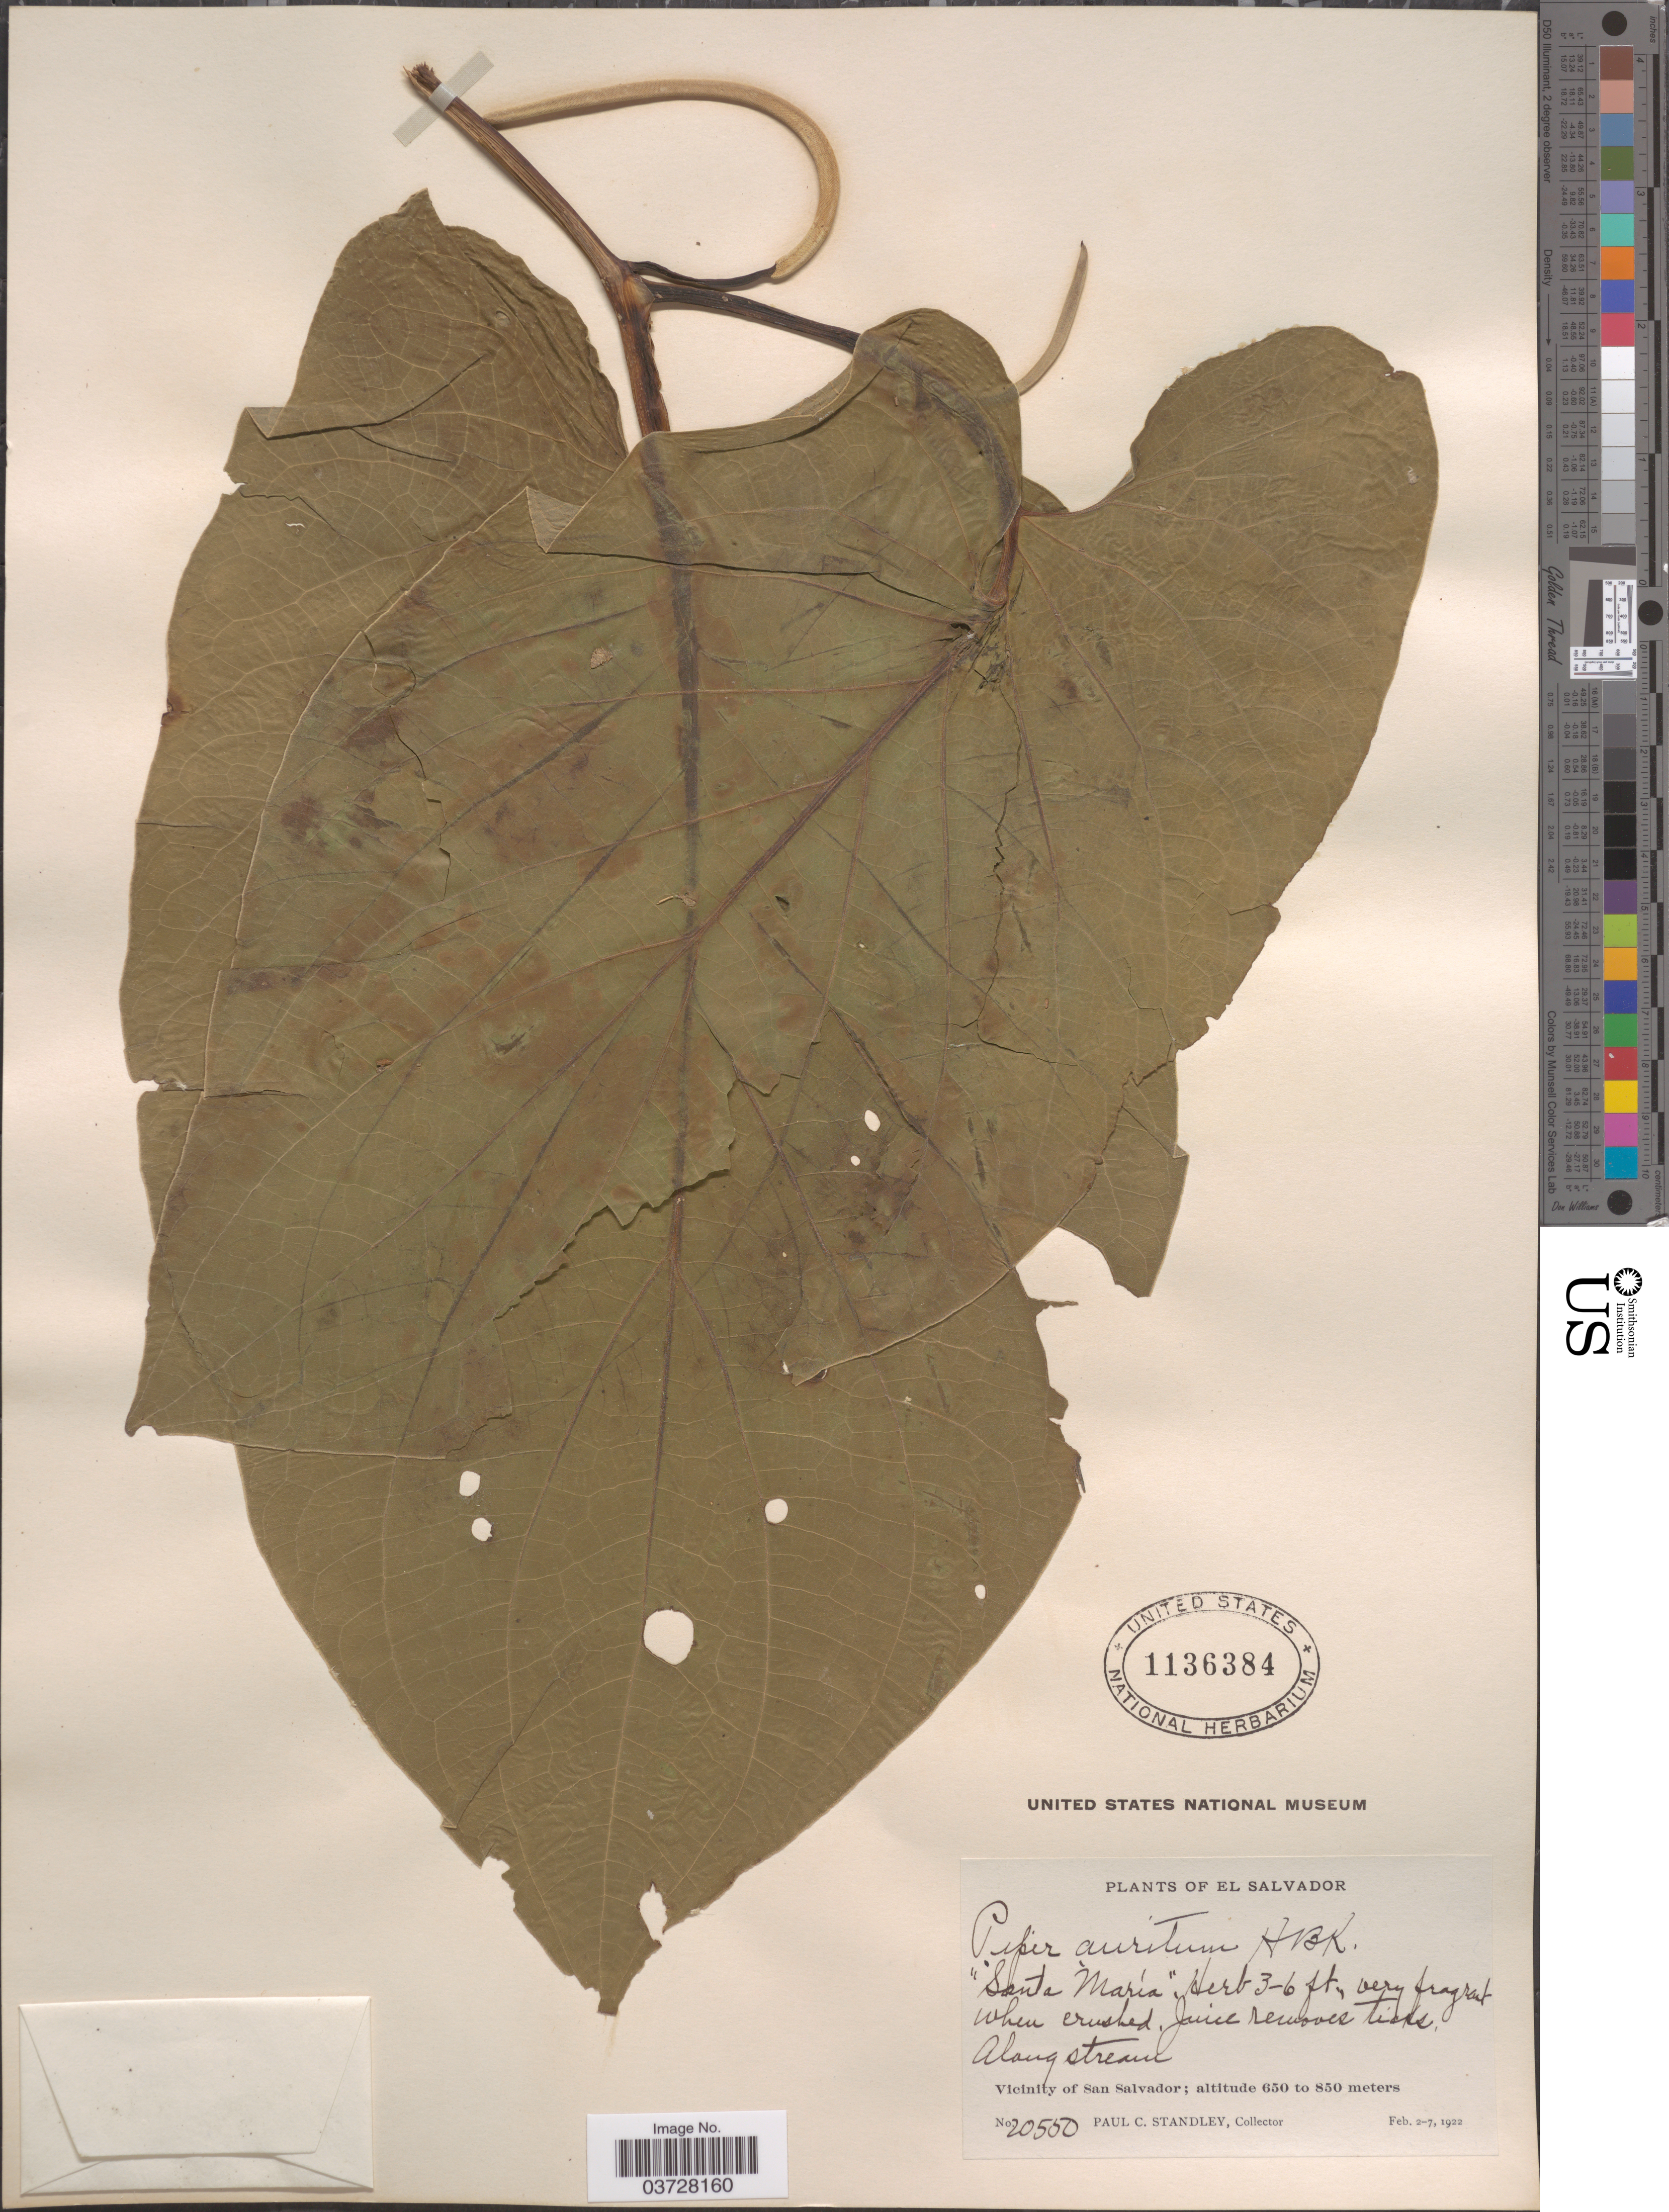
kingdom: Plantae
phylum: Tracheophyta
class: Magnoliopsida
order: Piperales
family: Piperaceae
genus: Piper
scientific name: Piper auritum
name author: Kunth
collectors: P. C. Standley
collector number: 20550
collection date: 1922-02-02/1922-02-07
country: El Salvador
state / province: San Salvador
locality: Vicinity of San Salvador.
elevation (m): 650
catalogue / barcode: US 1136384